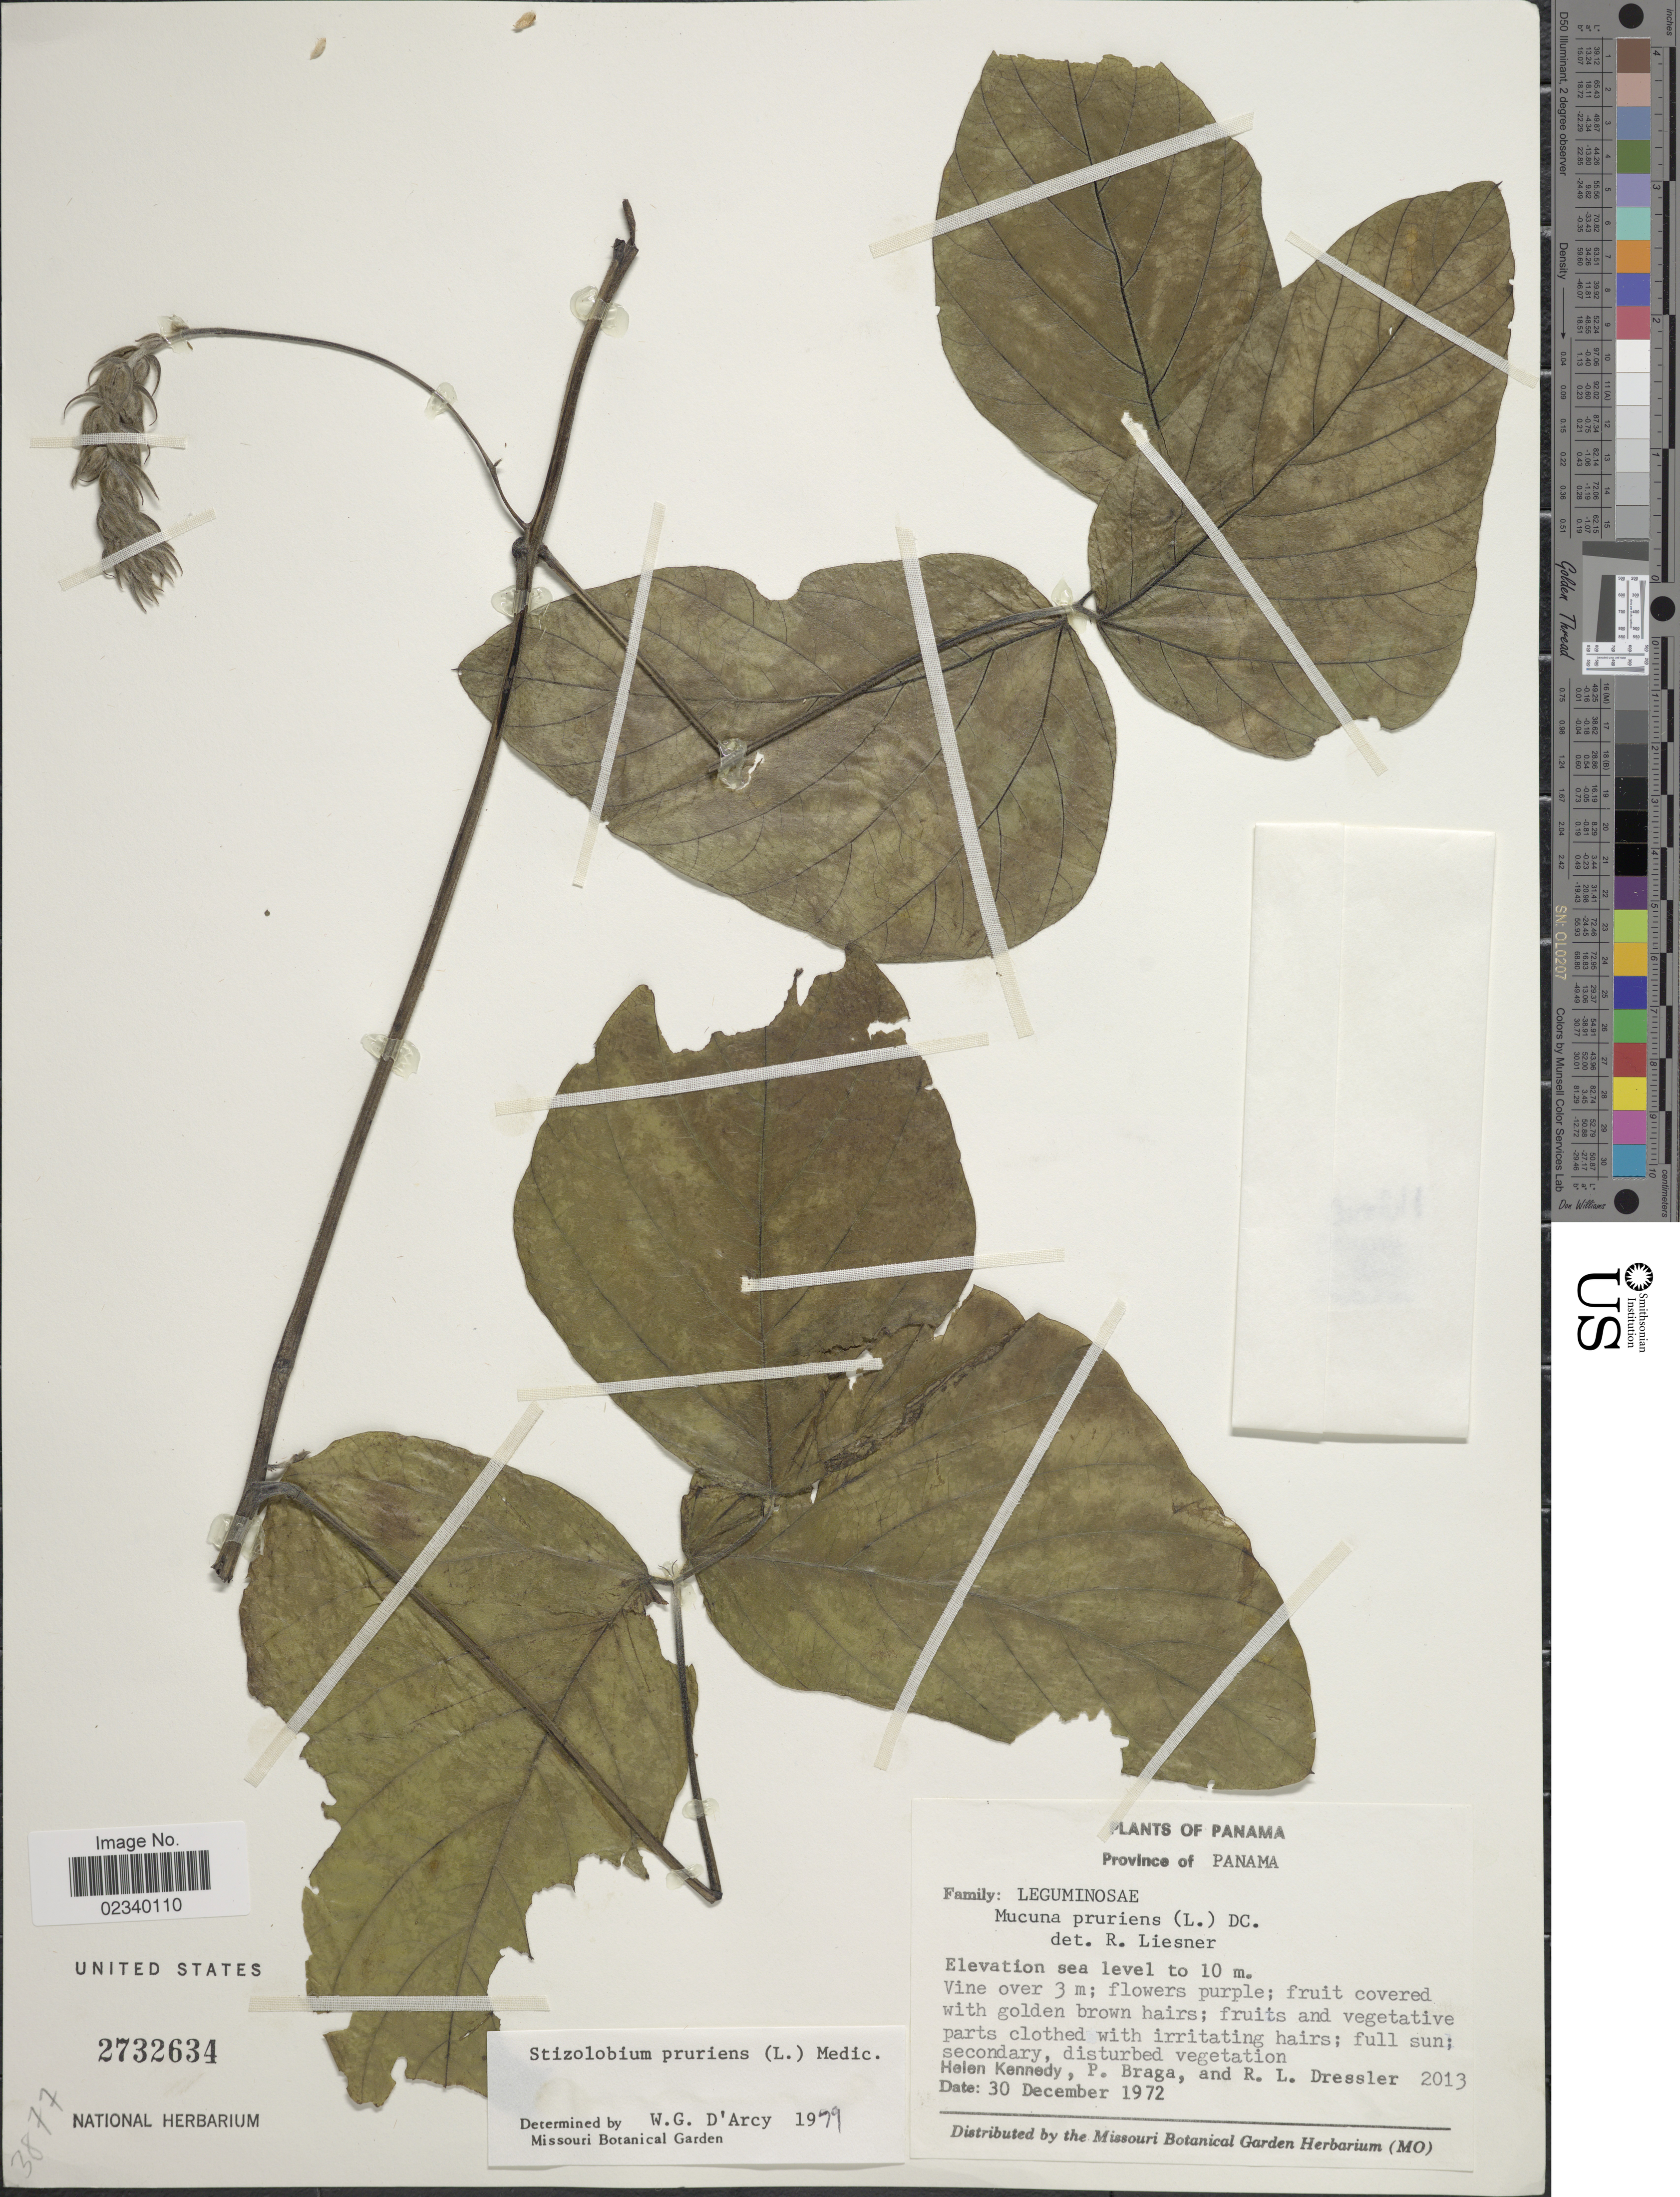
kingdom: Plantae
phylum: Tracheophyta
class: Magnoliopsida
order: Fabales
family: Fabaceae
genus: Mucuna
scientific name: Mucuna pruriens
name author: (L.) DC.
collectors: H. Kennedy, P. I. S. Braga & R. Dressler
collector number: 2013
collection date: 1972-12-30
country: Panama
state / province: Panamá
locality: Province of Panama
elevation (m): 0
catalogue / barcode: US 2732634